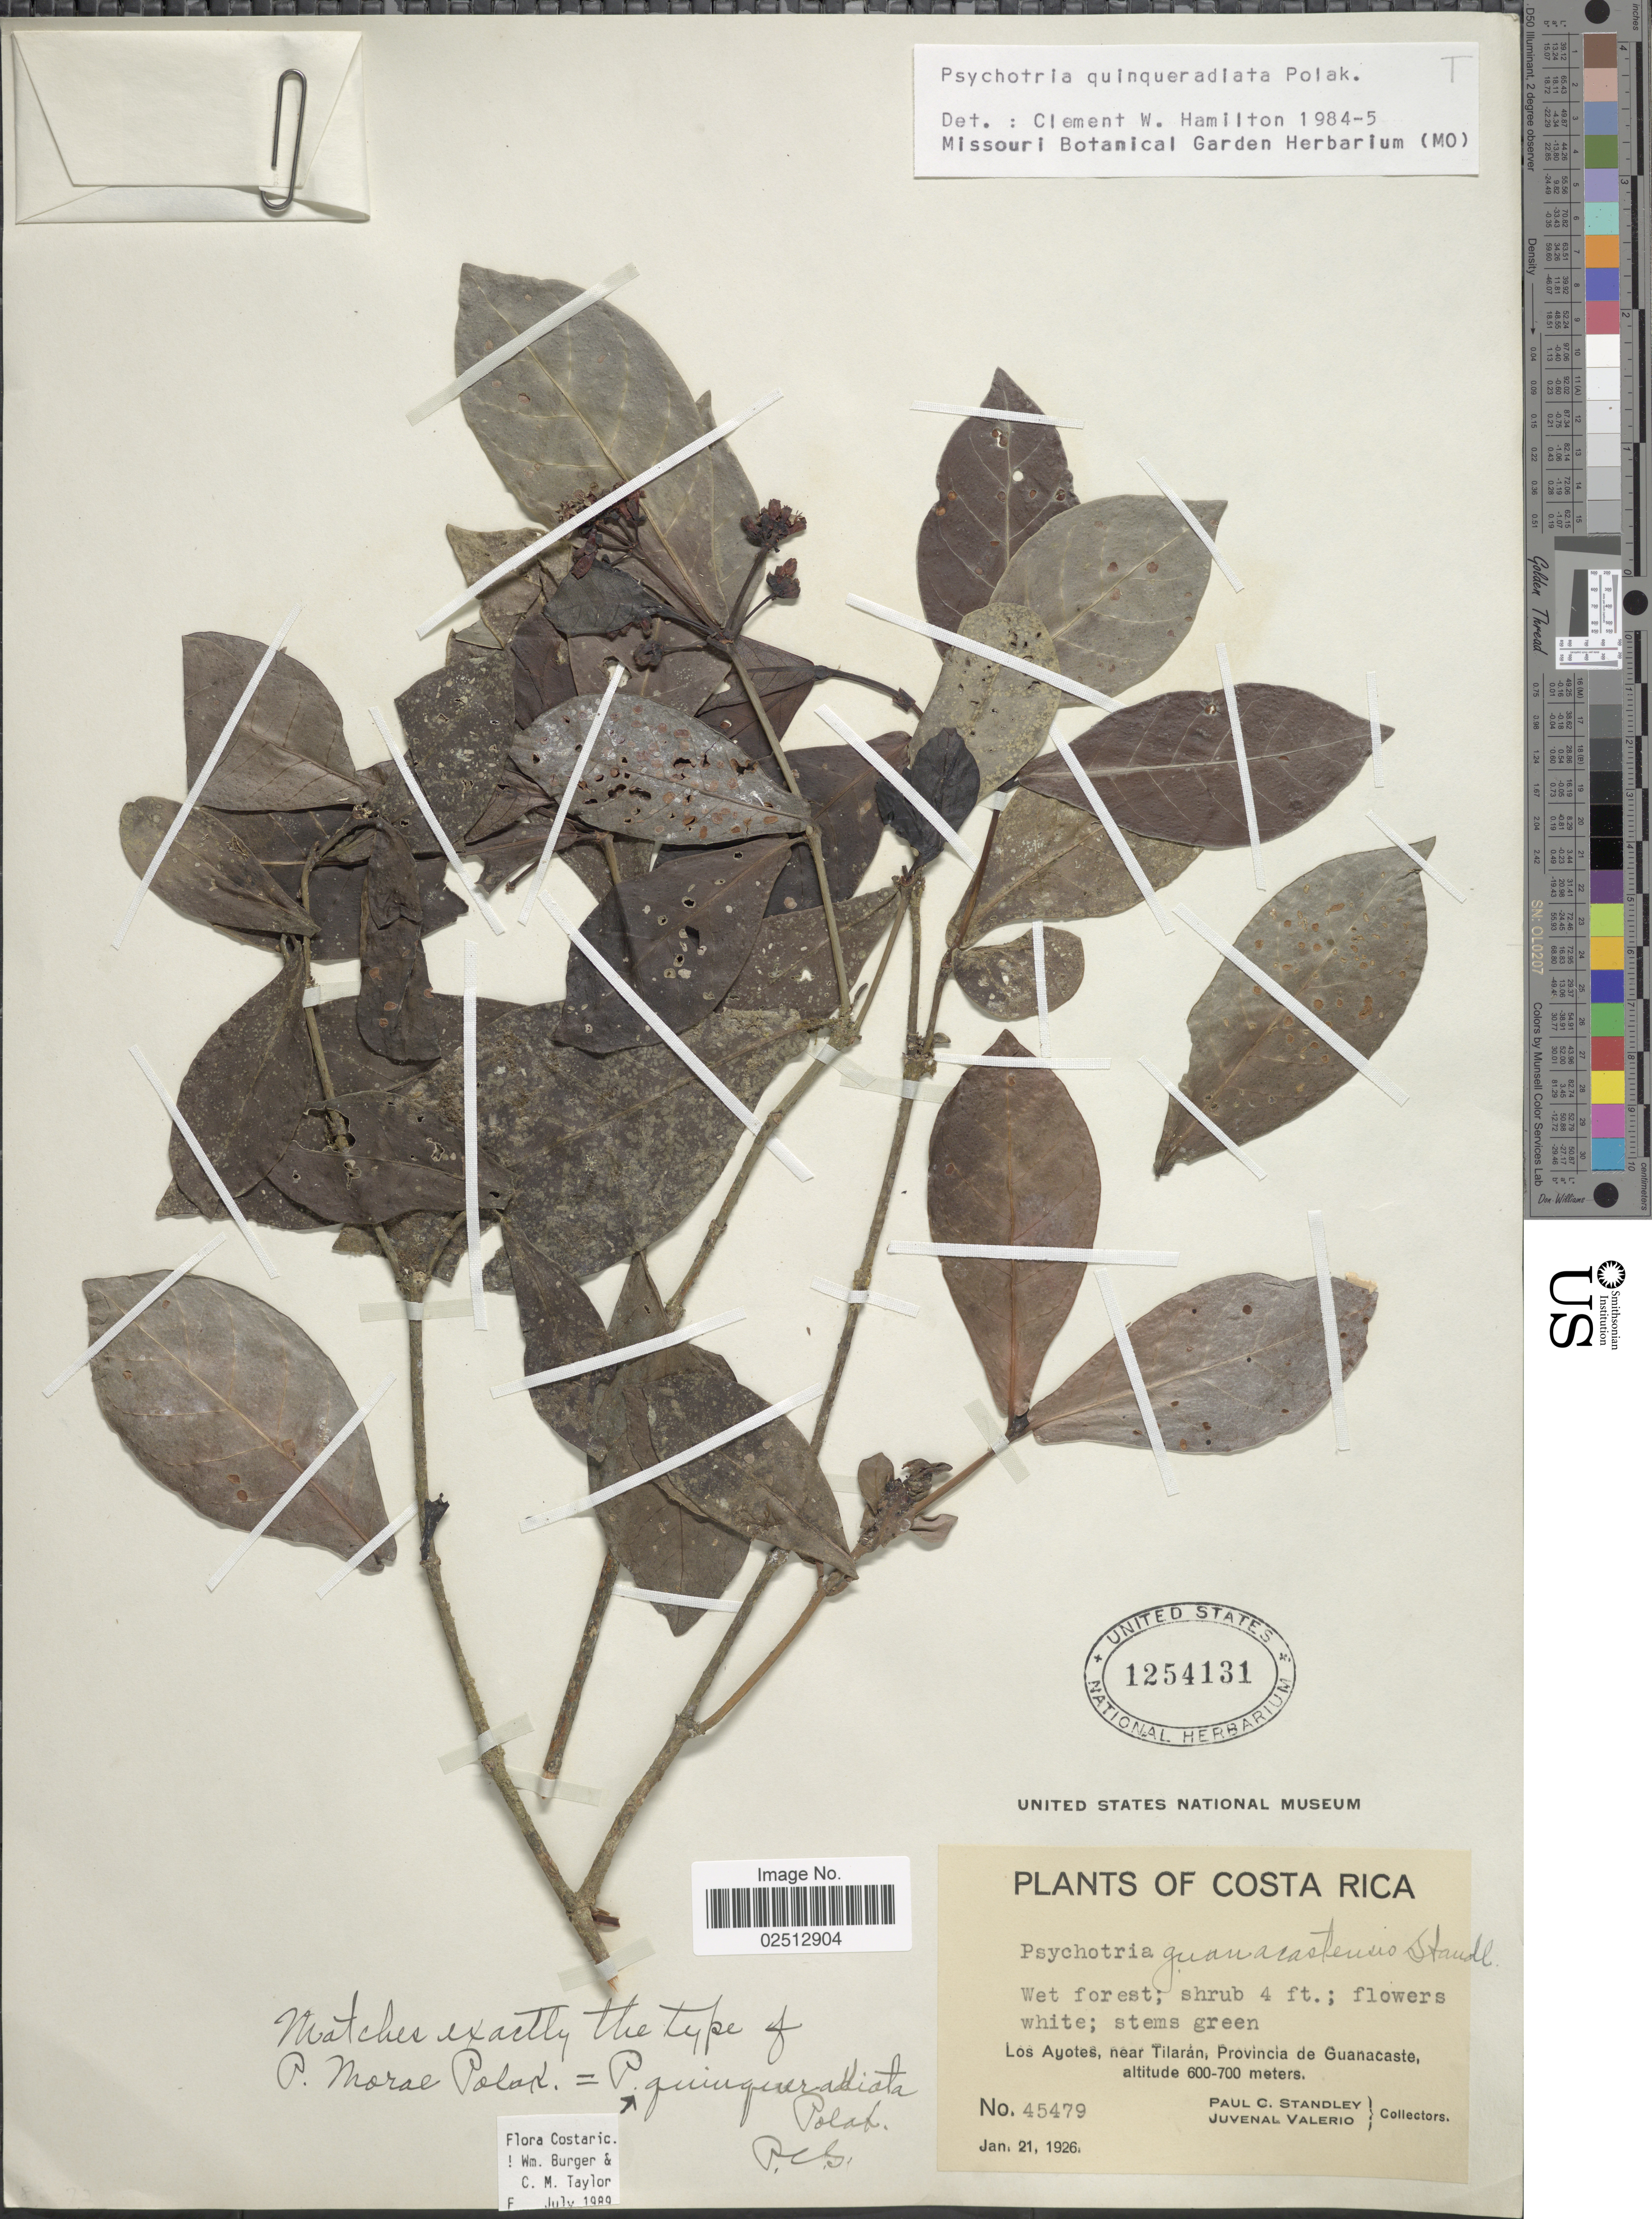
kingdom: Plantae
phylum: Tracheophyta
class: Magnoliopsida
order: Gentianales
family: Rubiaceae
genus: Psychotria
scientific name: Psychotria quinqueradiata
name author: Pol.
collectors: P. C. Standley & J. Valerio R.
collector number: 45479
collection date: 1926-01-21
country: Costa Rica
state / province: Guanacaste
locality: Los Ayotes, near Tilaran, Provincia de Guanacaste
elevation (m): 600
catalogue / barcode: US 1254131